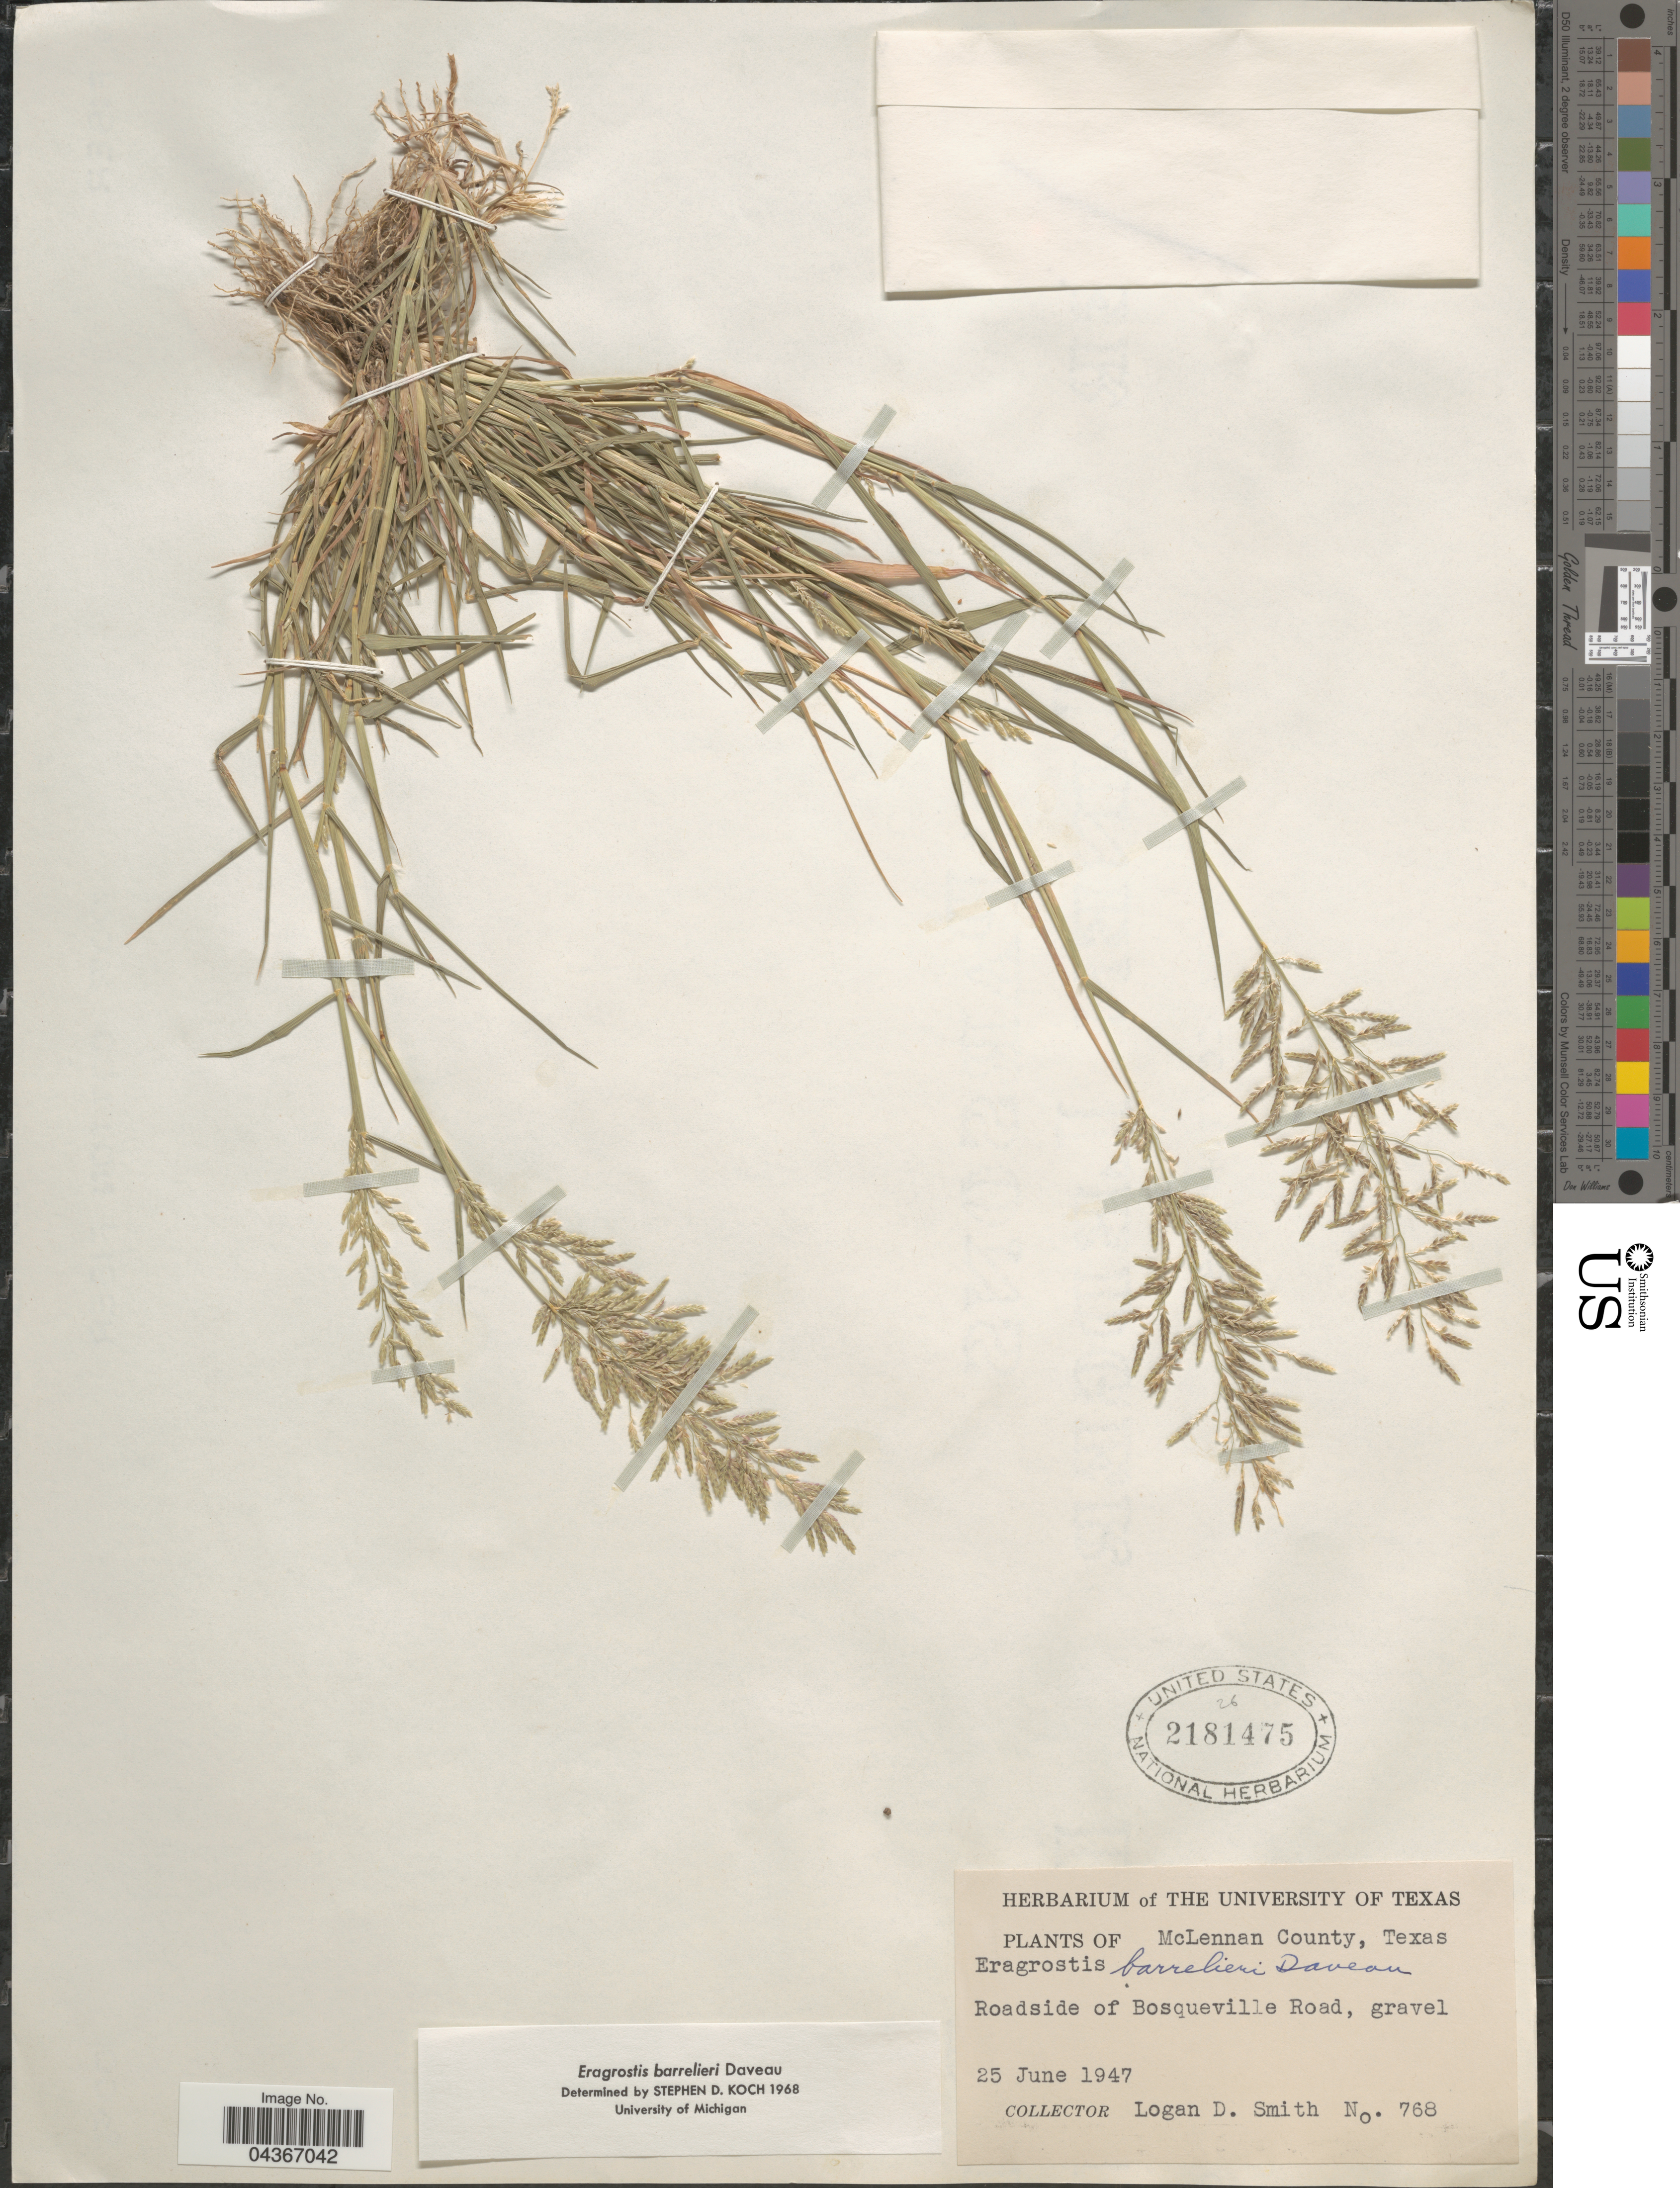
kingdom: Plantae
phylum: Tracheophyta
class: Liliopsida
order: Poales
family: Poaceae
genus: Eragrostis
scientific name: Eragrostis barrelieri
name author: Daveau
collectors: L. Smith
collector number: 768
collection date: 1947-06-25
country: United States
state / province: Texas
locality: McLennan County. Roadside of Bosqueville Road, gravel.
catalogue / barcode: US 2181475